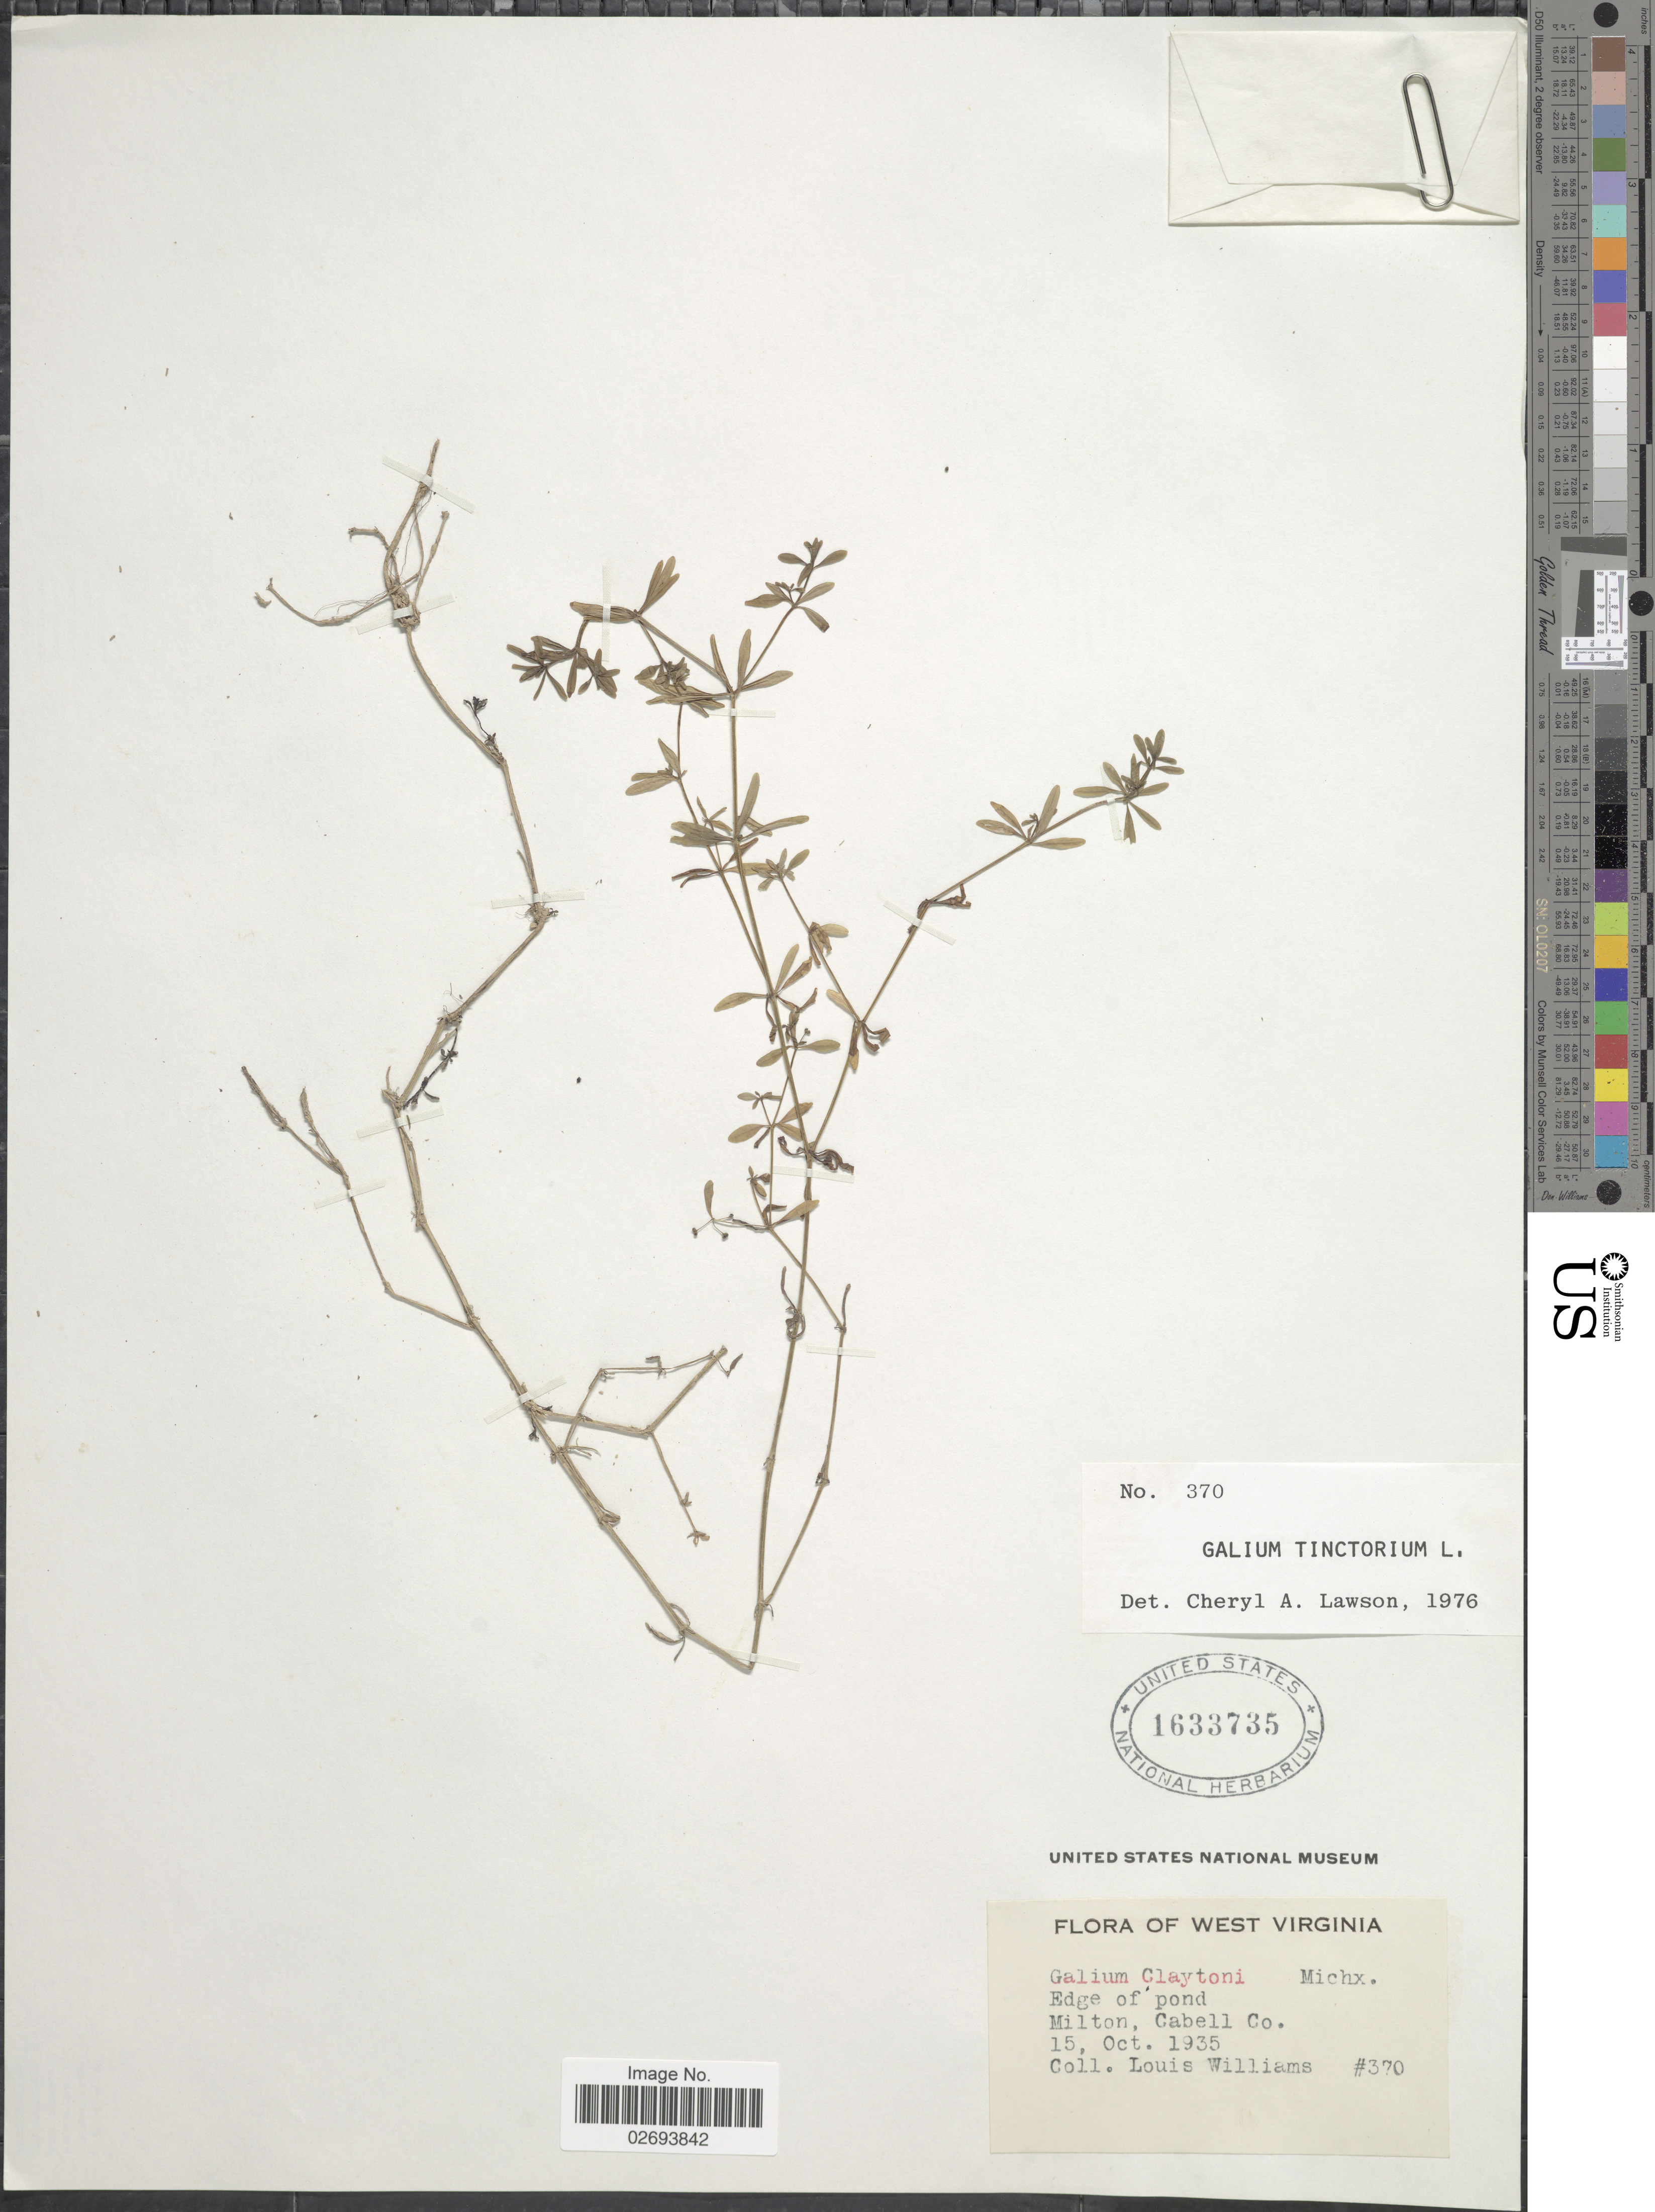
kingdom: Plantae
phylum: Tracheophyta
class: Magnoliopsida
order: Gentianales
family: Rubiaceae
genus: Galium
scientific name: Galium tinctorium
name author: (L.) Scop.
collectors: L. G. Williams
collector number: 370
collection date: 1935-10-15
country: United States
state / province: West Virginia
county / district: Cabell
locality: Edge of pond. Milton, Cabell Co.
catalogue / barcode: US 1633735